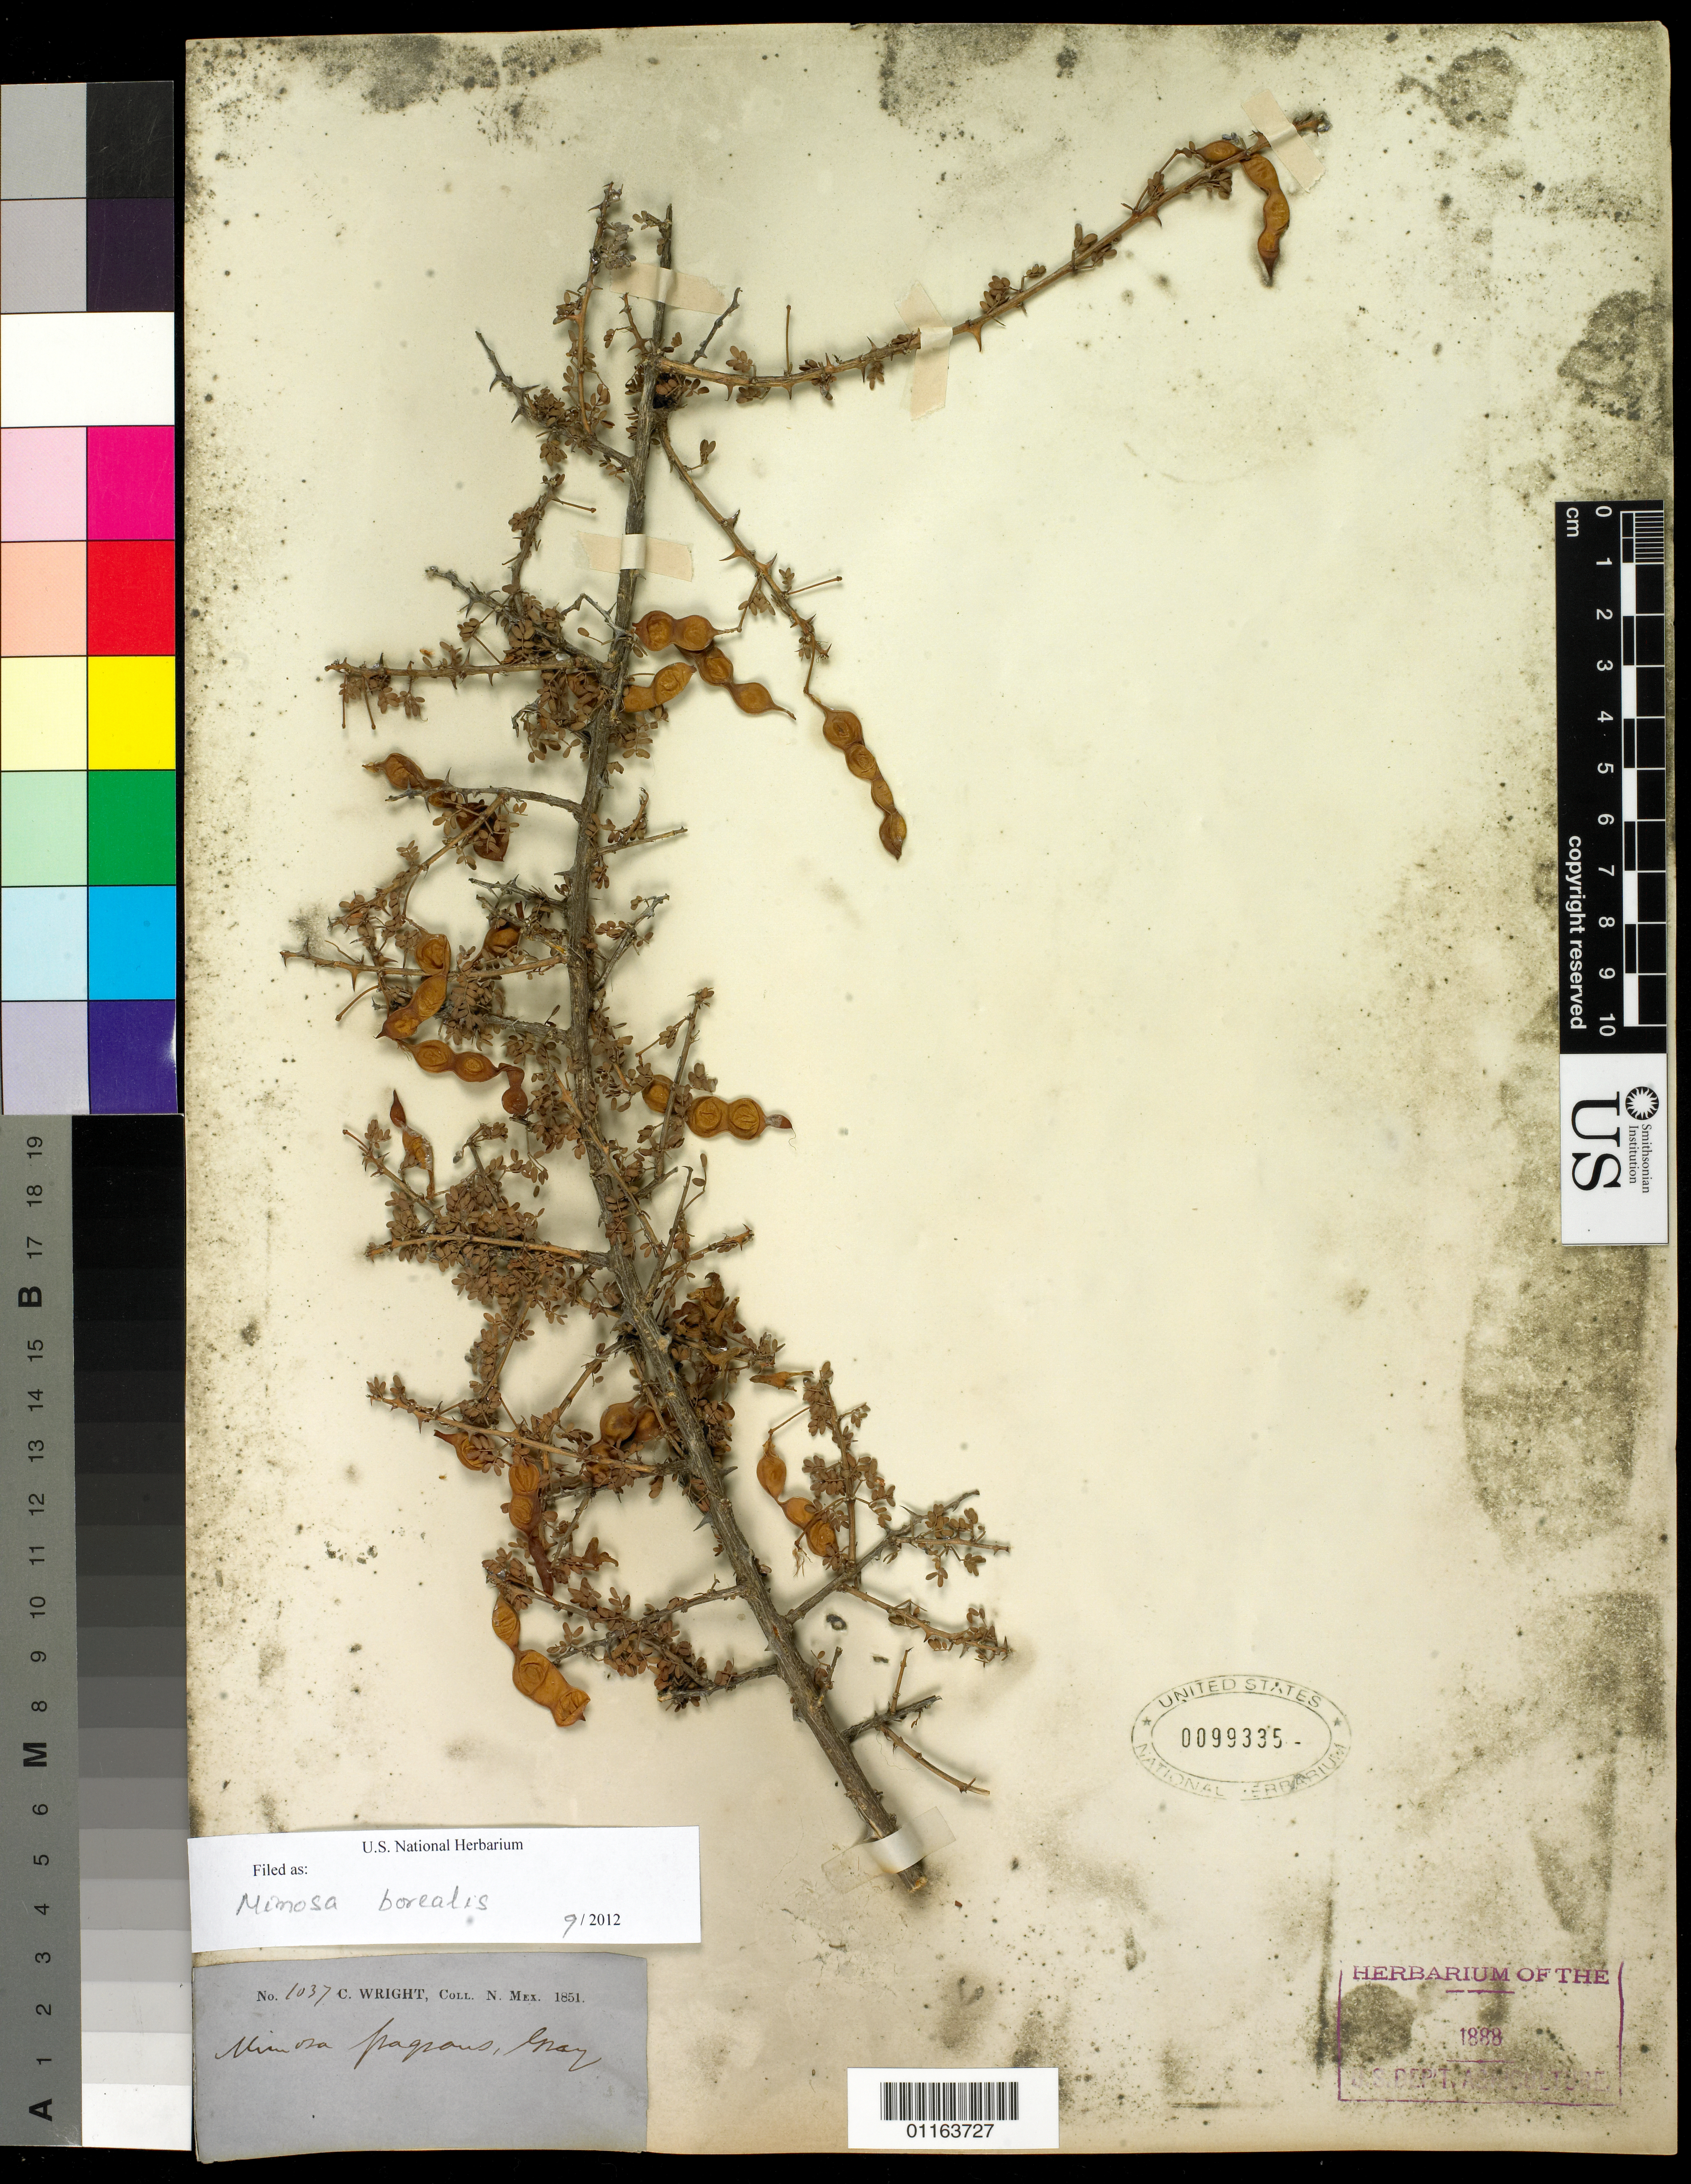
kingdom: Plantae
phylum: Tracheophyta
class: Magnoliopsida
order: Fabales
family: Fabaceae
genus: Mimosa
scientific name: Mimosa borealis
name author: A. Gray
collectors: C. Wright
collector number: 1037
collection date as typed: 1851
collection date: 1851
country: United States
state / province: New Mexico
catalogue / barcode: US 99335